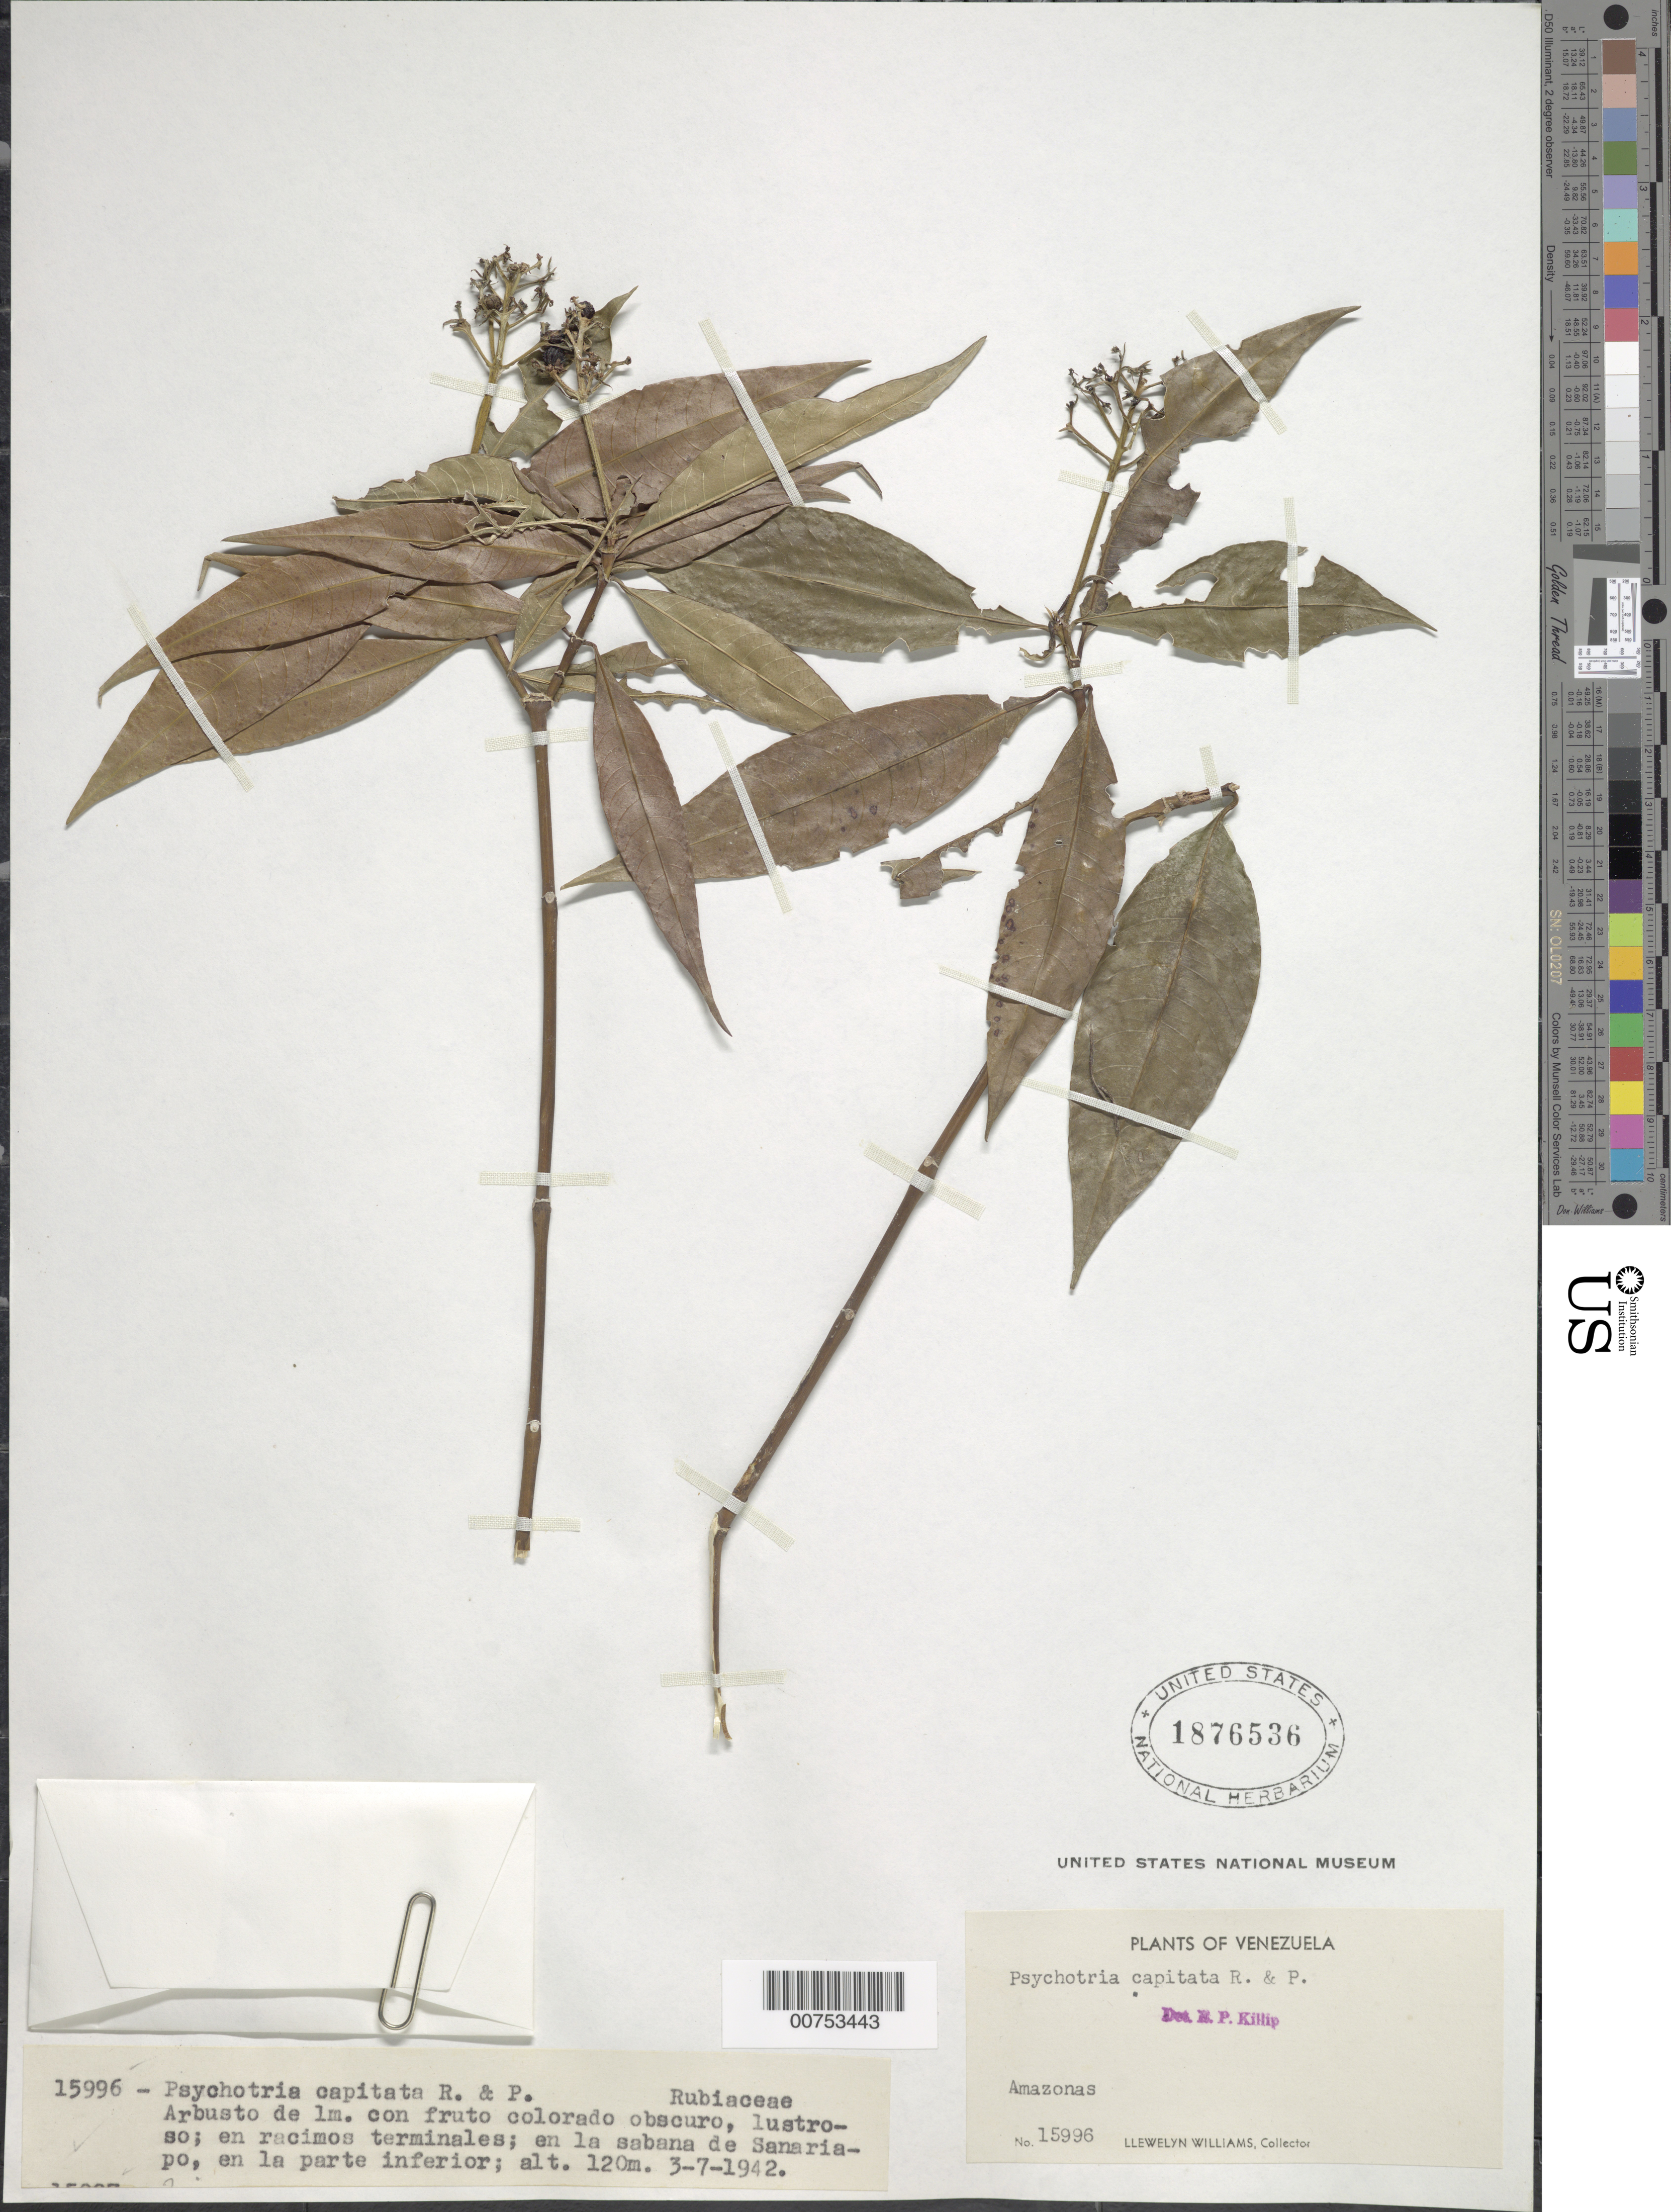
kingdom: Plantae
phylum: Tracheophyta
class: Magnoliopsida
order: Gentianales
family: Rubiaceae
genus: Psychotria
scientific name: Psychotria capitata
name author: Ruiz & Pav.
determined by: Killip, Ellsworth P.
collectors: Ll. Williams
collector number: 15996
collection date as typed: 3-Jul-42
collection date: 1942-07-03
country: Venezuela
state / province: Amazonas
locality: Río Sanariapo, en su parte inferíor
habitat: Sabana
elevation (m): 120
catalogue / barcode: US 1876536